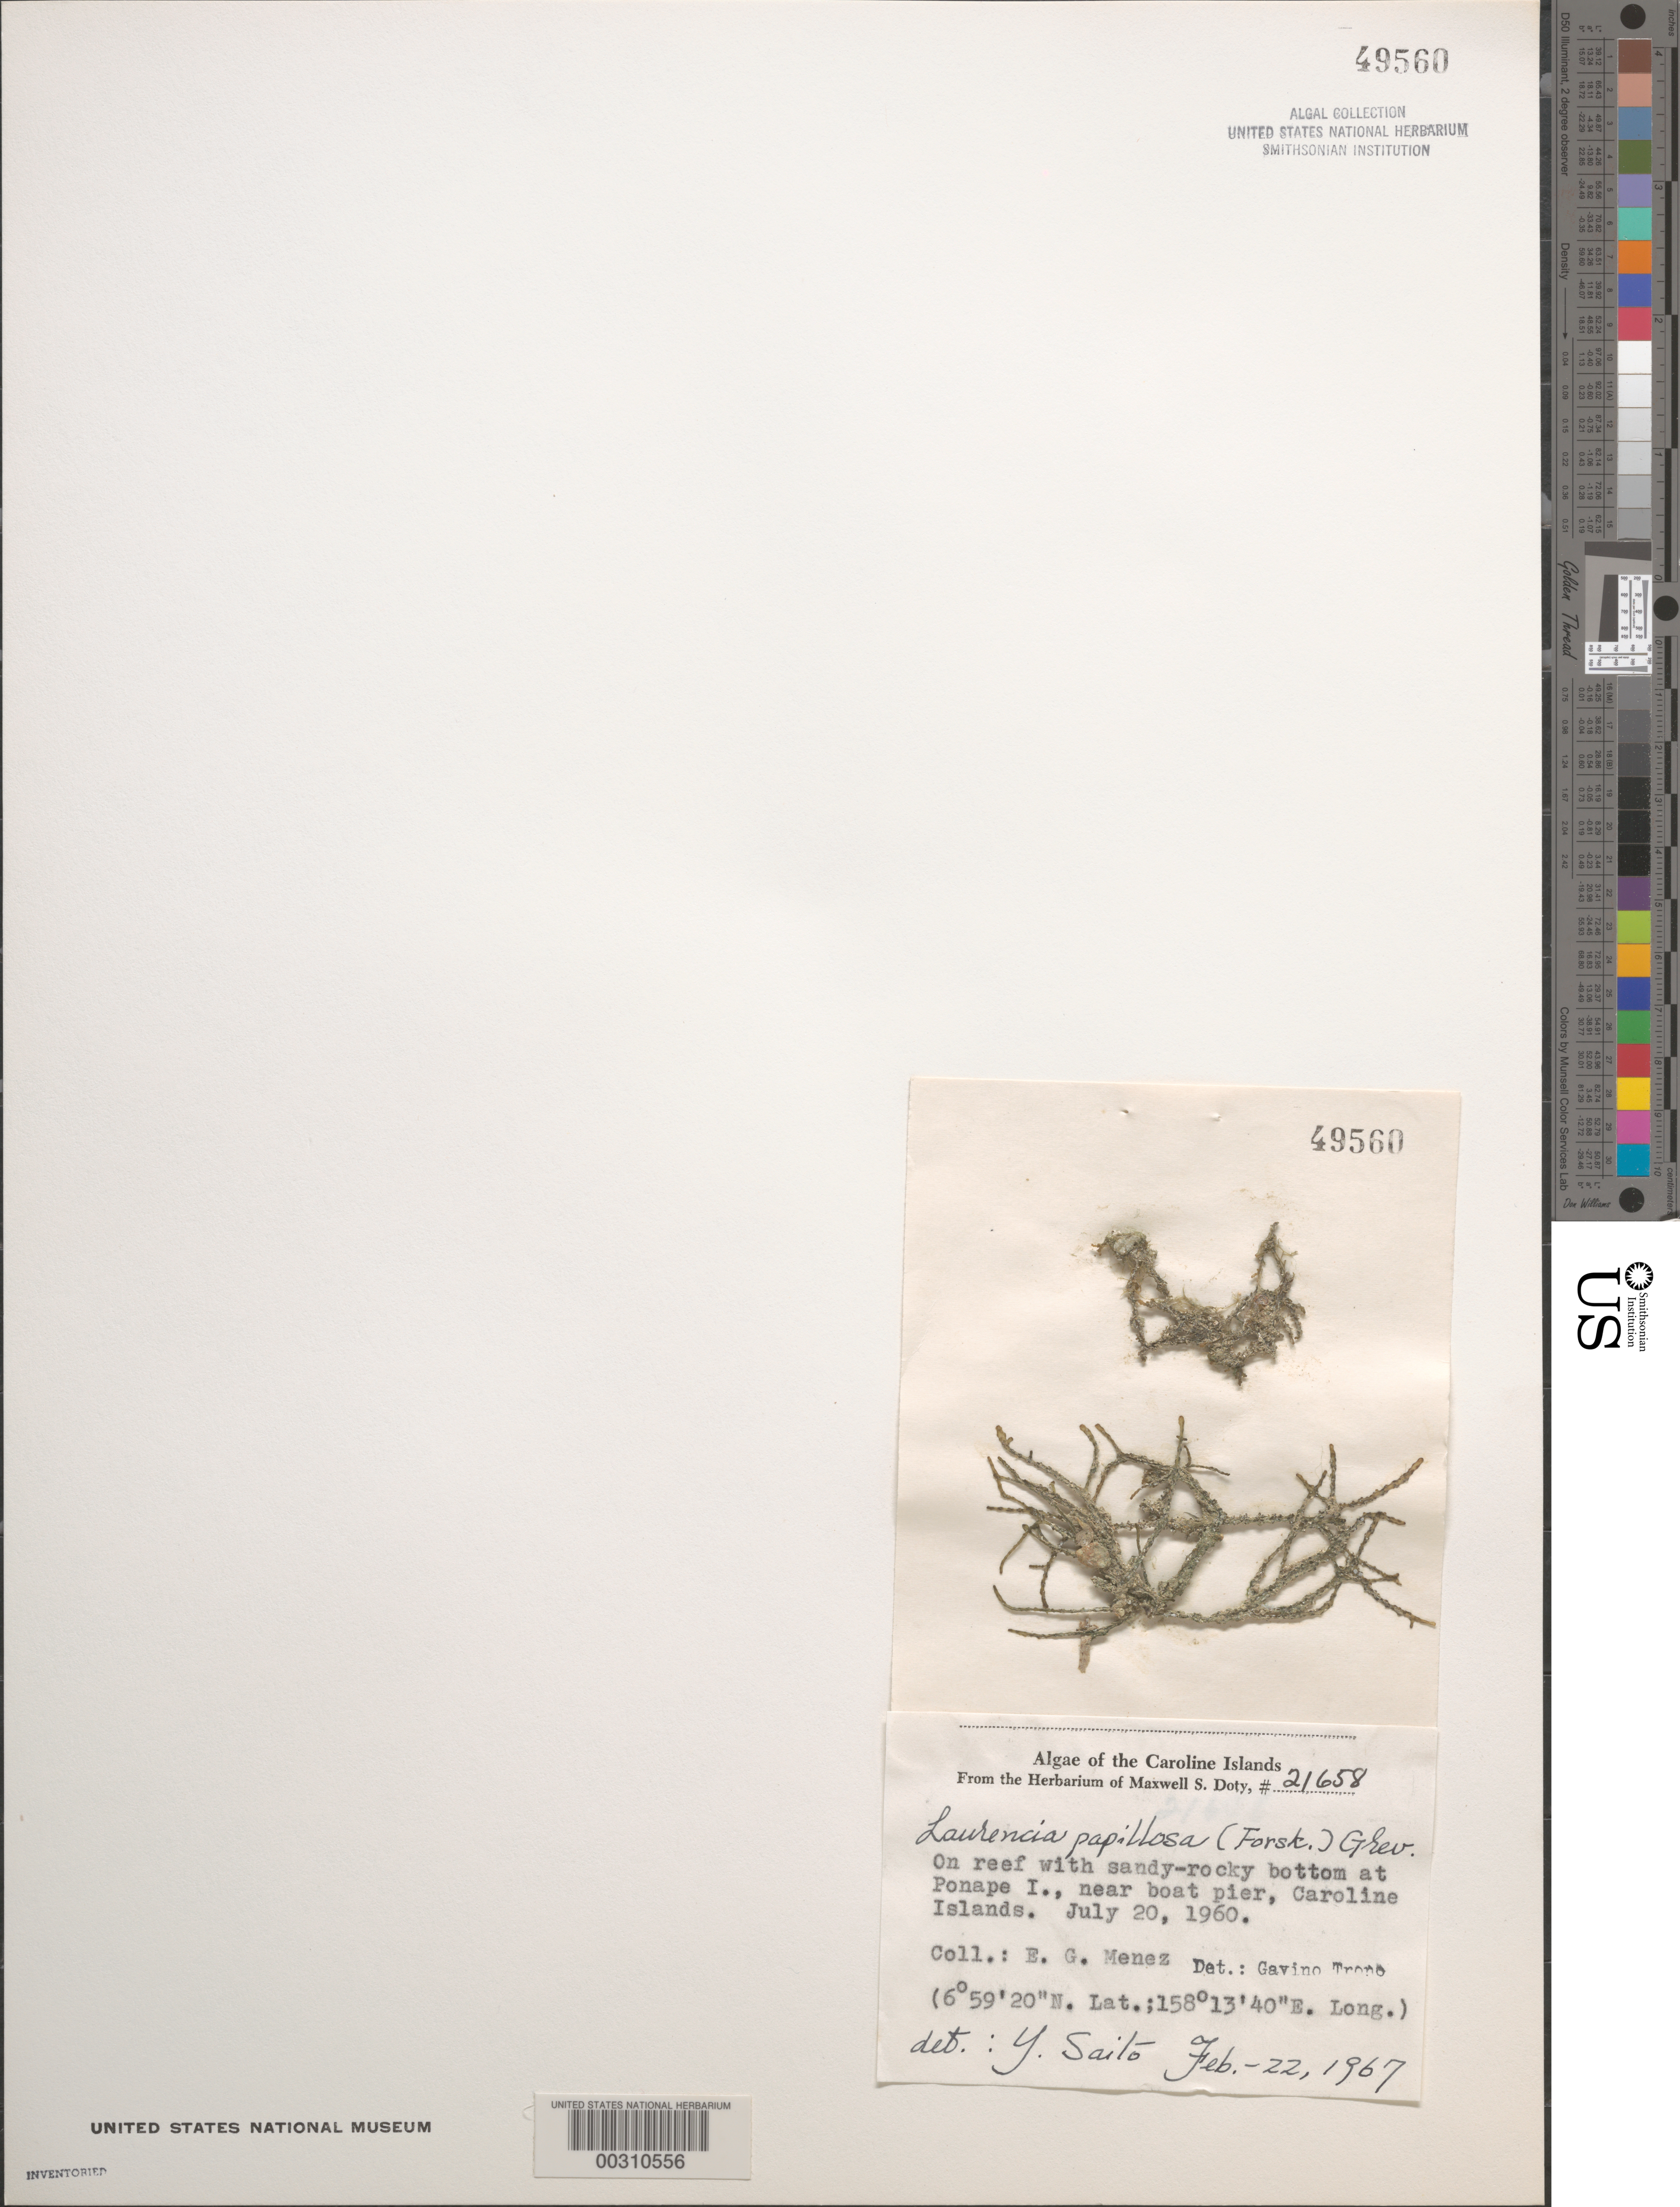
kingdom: Plantae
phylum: Rhodophyta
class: Florideophyceae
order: Ceramiales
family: Rhodomelaceae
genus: Palisada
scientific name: Palisada perforata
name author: (Bory) K.W. Nam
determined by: Algae name updating Project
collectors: Meñez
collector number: MSD 21658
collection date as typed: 20 Jul 1960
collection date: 1960-07-20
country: Micronesia, Federated States of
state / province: Pohnpei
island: Pohnpei [Ponape]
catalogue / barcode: US 49560